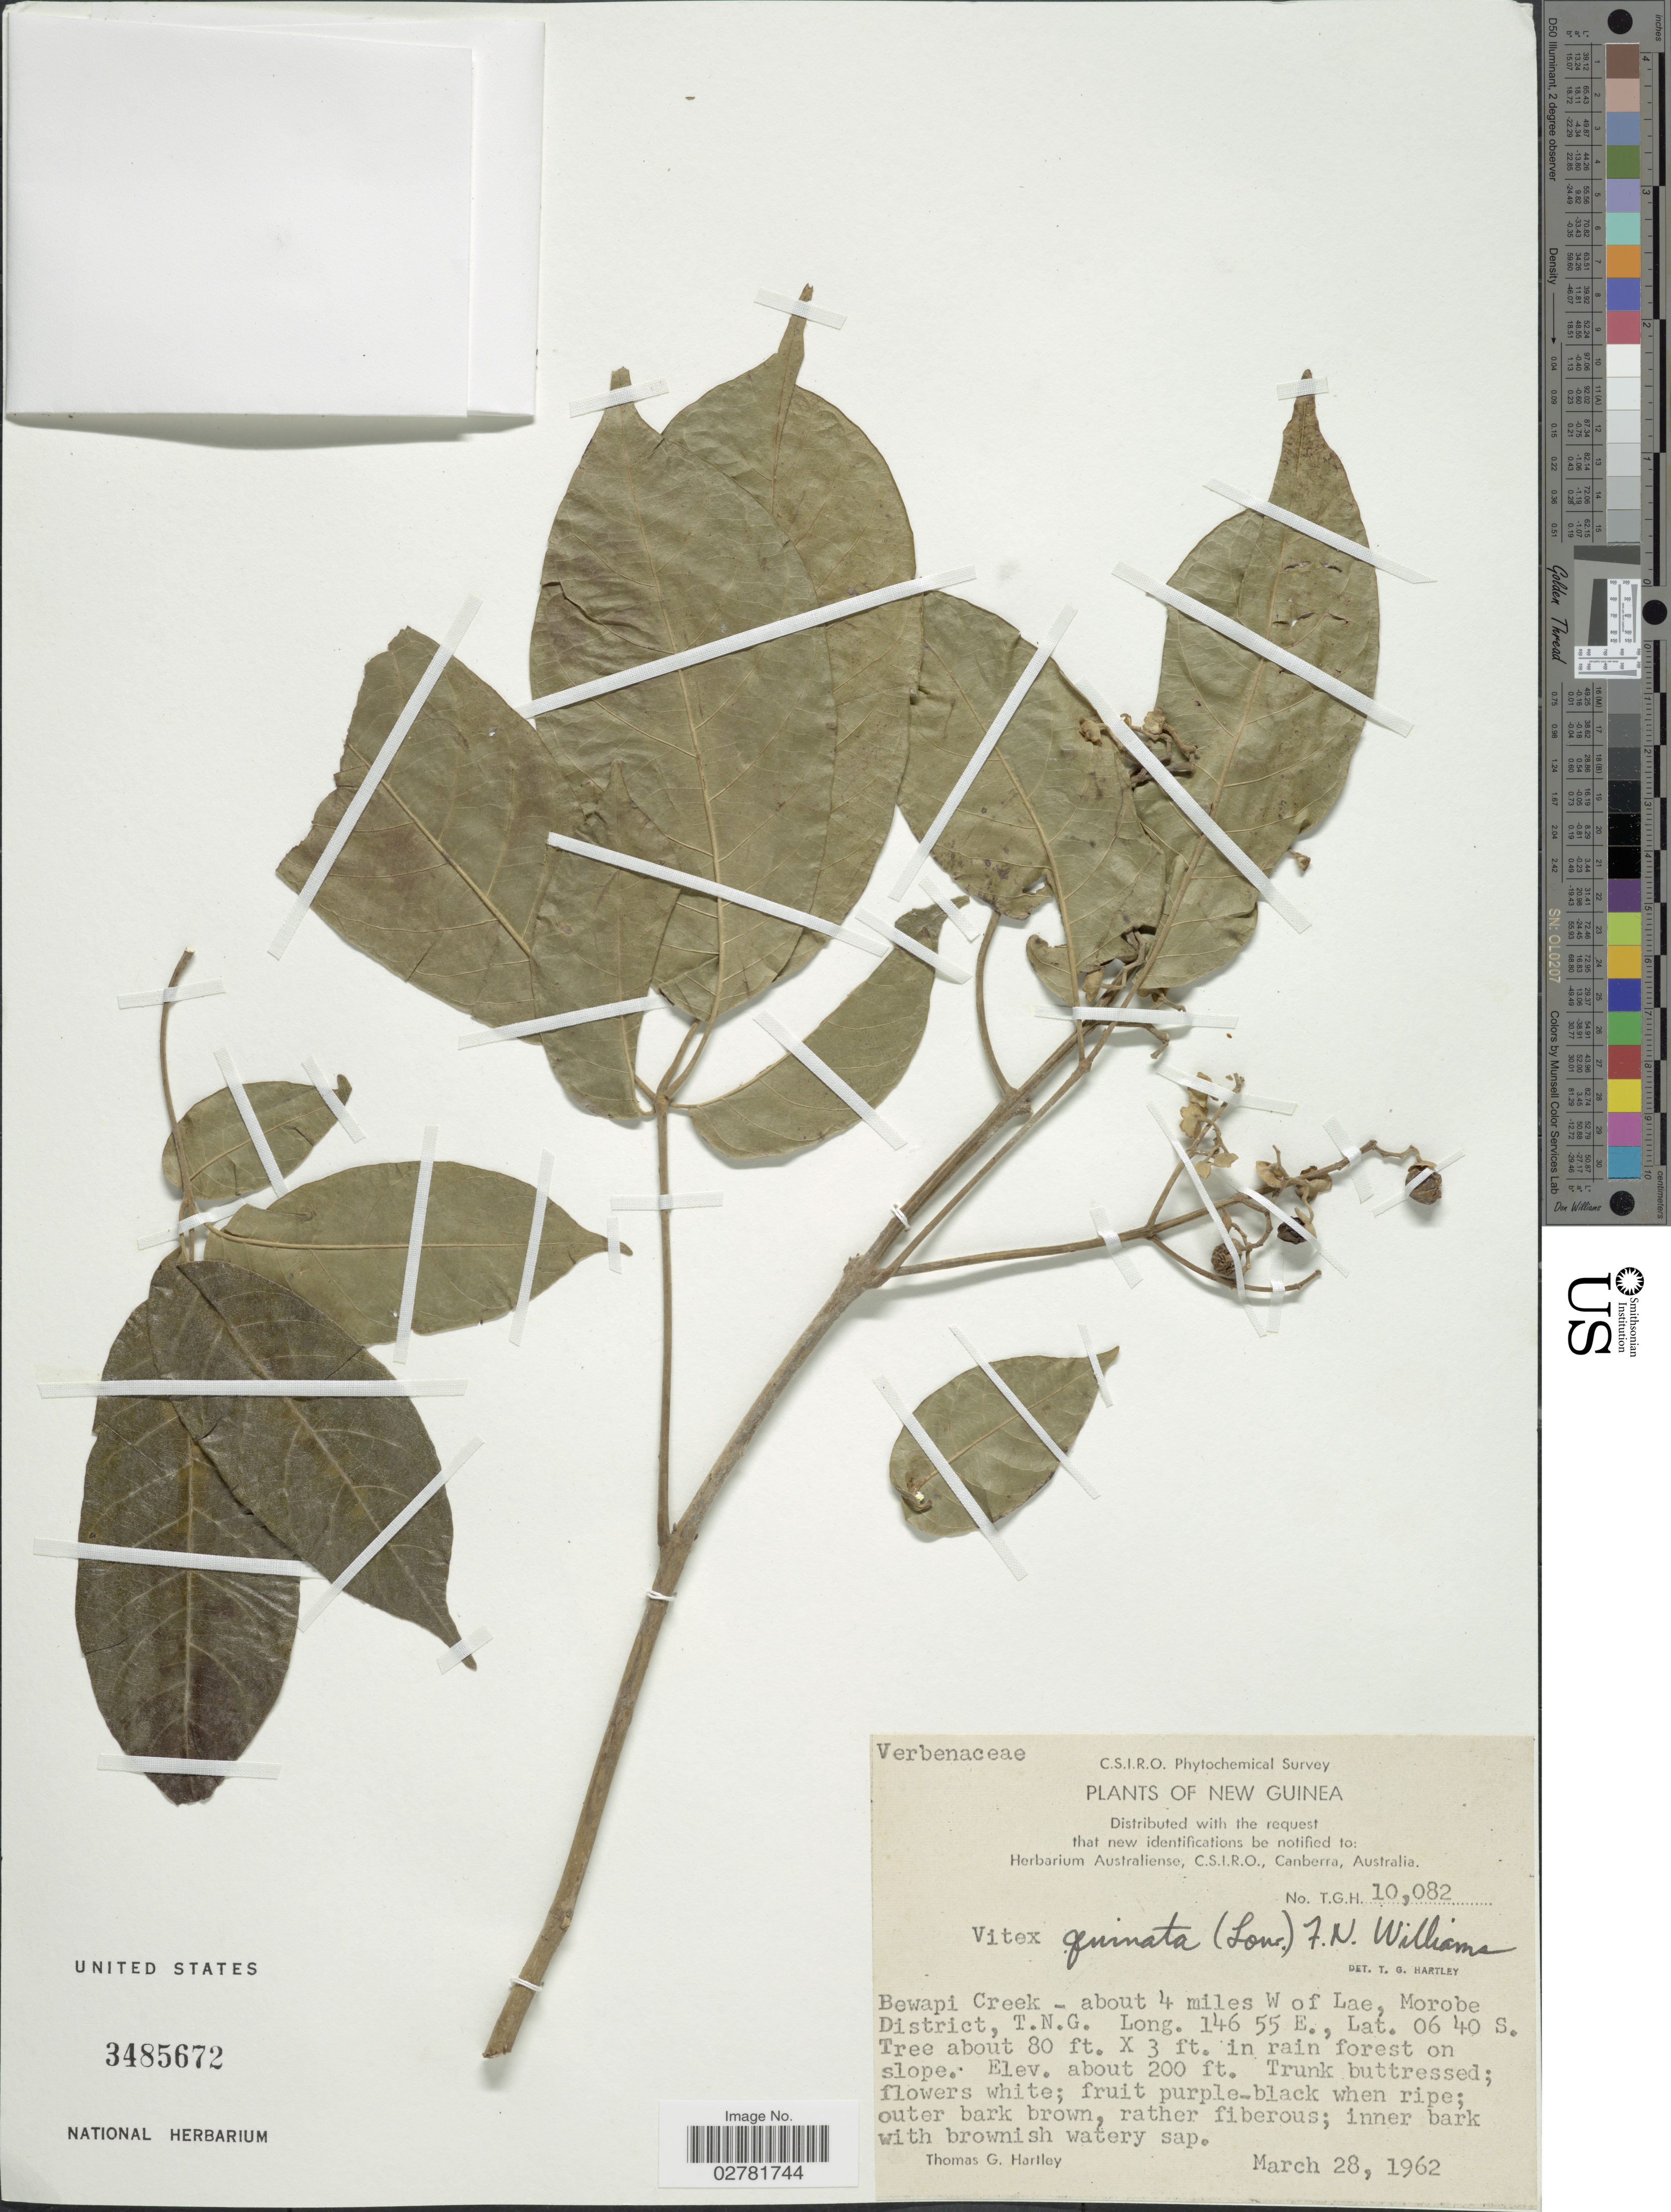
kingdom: Plantae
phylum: Tracheophyta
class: Magnoliopsida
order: Lamiales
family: Lamiaceae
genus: Vitex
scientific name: Vitex quinata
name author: (Lour.) F.N. Williams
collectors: T. G. Hartley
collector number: TGH10082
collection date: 1962-03-28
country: Papua New Guinea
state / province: Morobe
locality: New Guinea. Bewapi Creek- about 4 miles W of Lae, Morobe District.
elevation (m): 61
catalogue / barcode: US 3485672